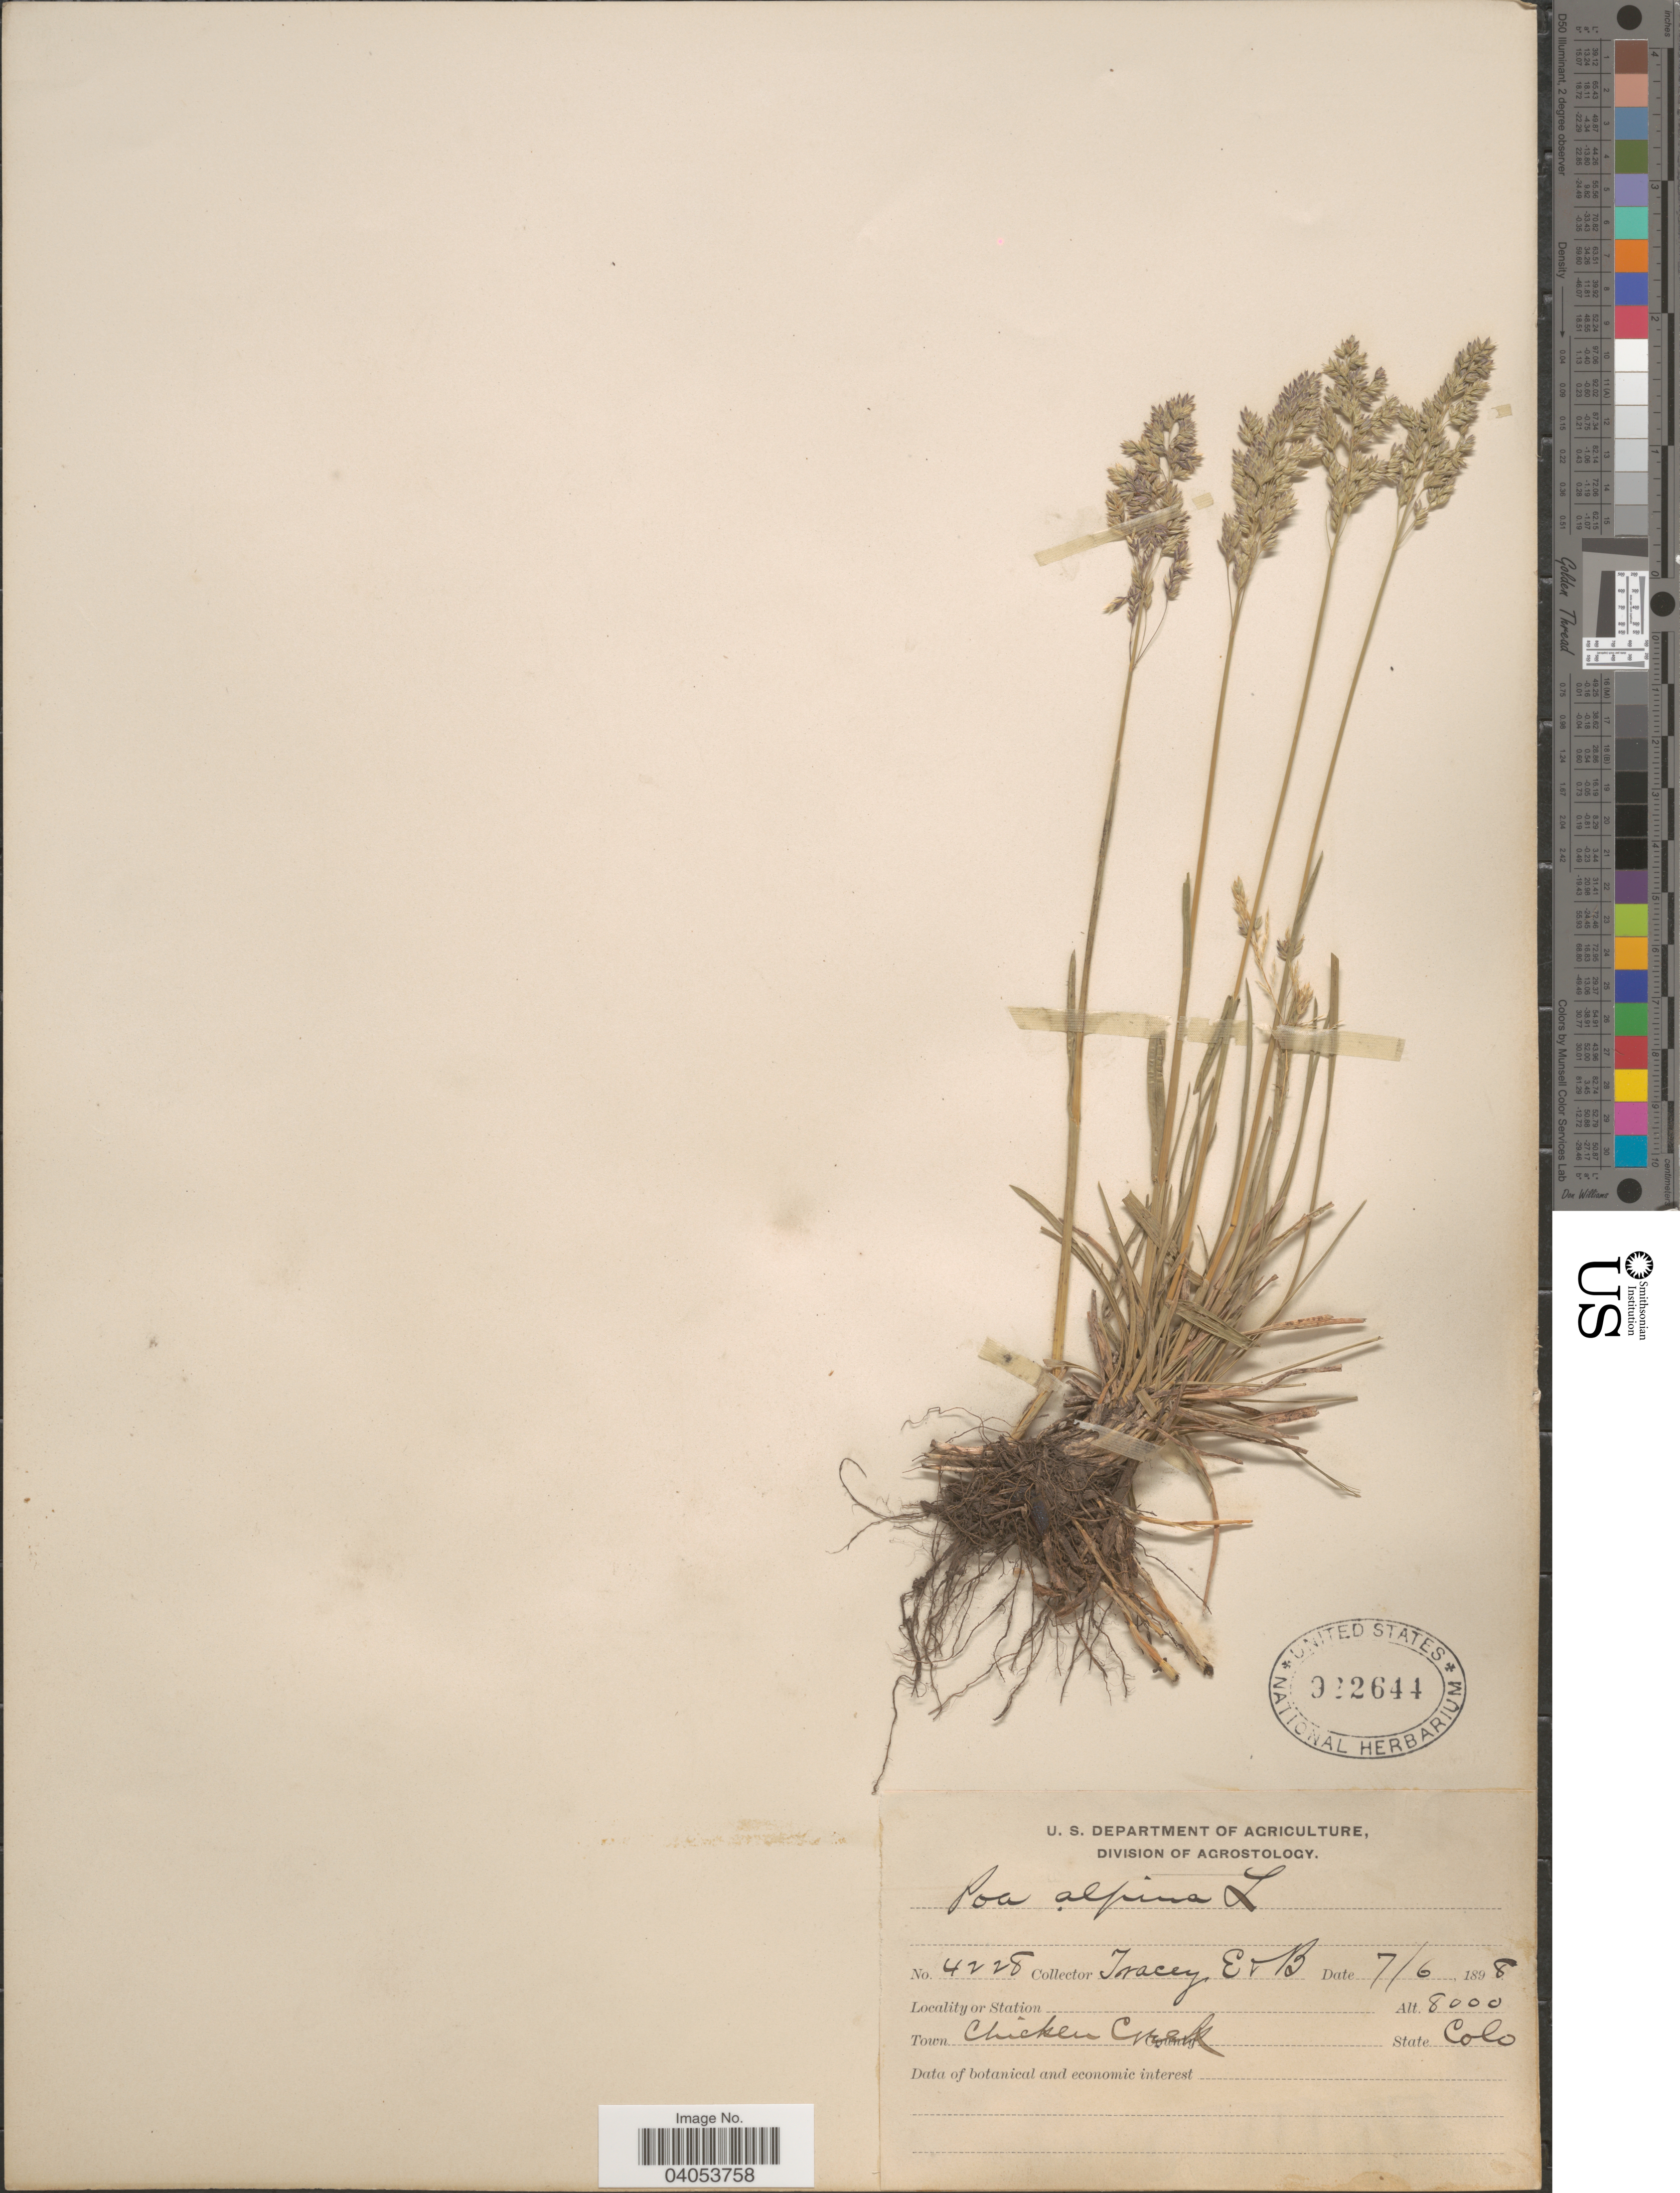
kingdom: Plantae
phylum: Tracheophyta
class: Liliopsida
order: Poales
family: Poaceae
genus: Poa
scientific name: Poa alpina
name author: L.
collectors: E. Tracey & B. Tracey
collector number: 4228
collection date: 1898-07-06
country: United States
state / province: Colorado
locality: Town Chicken Creek.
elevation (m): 2438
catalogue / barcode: US 922644